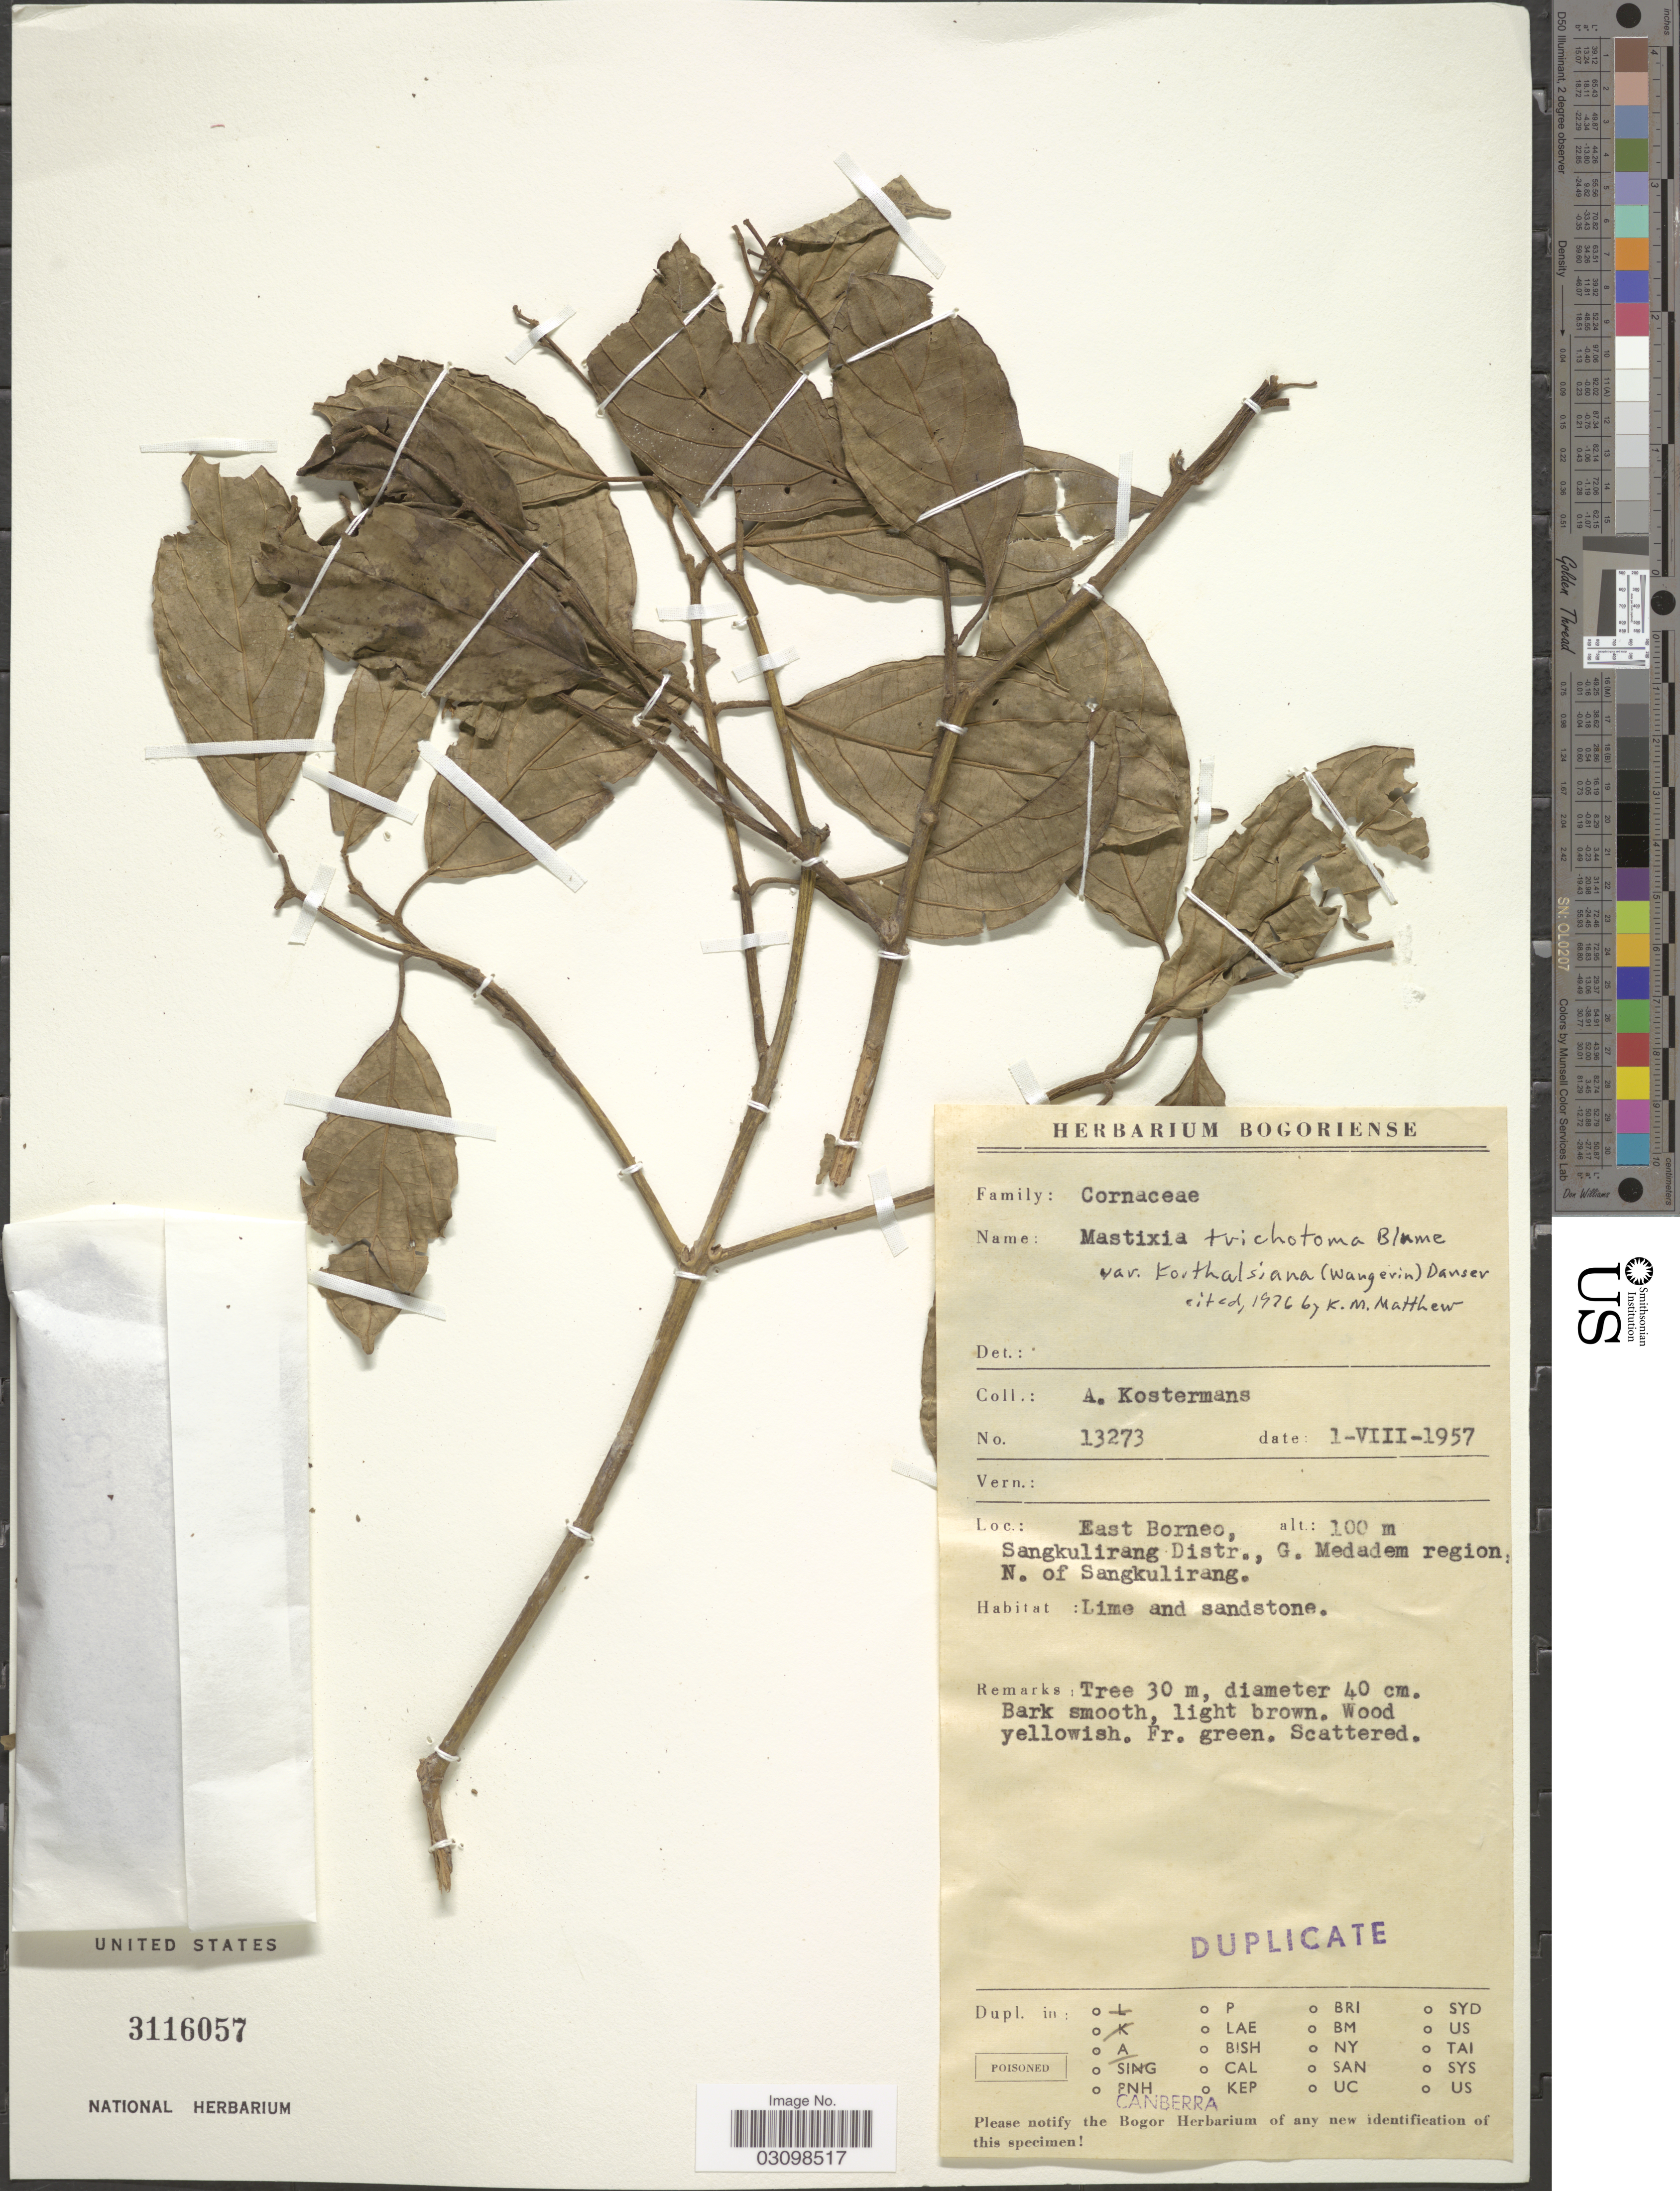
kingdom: Plantae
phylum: Tracheophyta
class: Magnoliopsida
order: Cornales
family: Nyssaceae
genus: Mastixia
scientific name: Mastixia trichotoma var. korthalsiana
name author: (Wangerin) Danser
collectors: A. Kostermans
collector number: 13273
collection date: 1957-08-01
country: Indonesia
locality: East Borneo, Sangkulirang Distr, G. Medadem region, N. of Sangkulirang.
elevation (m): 100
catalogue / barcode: US 3116057